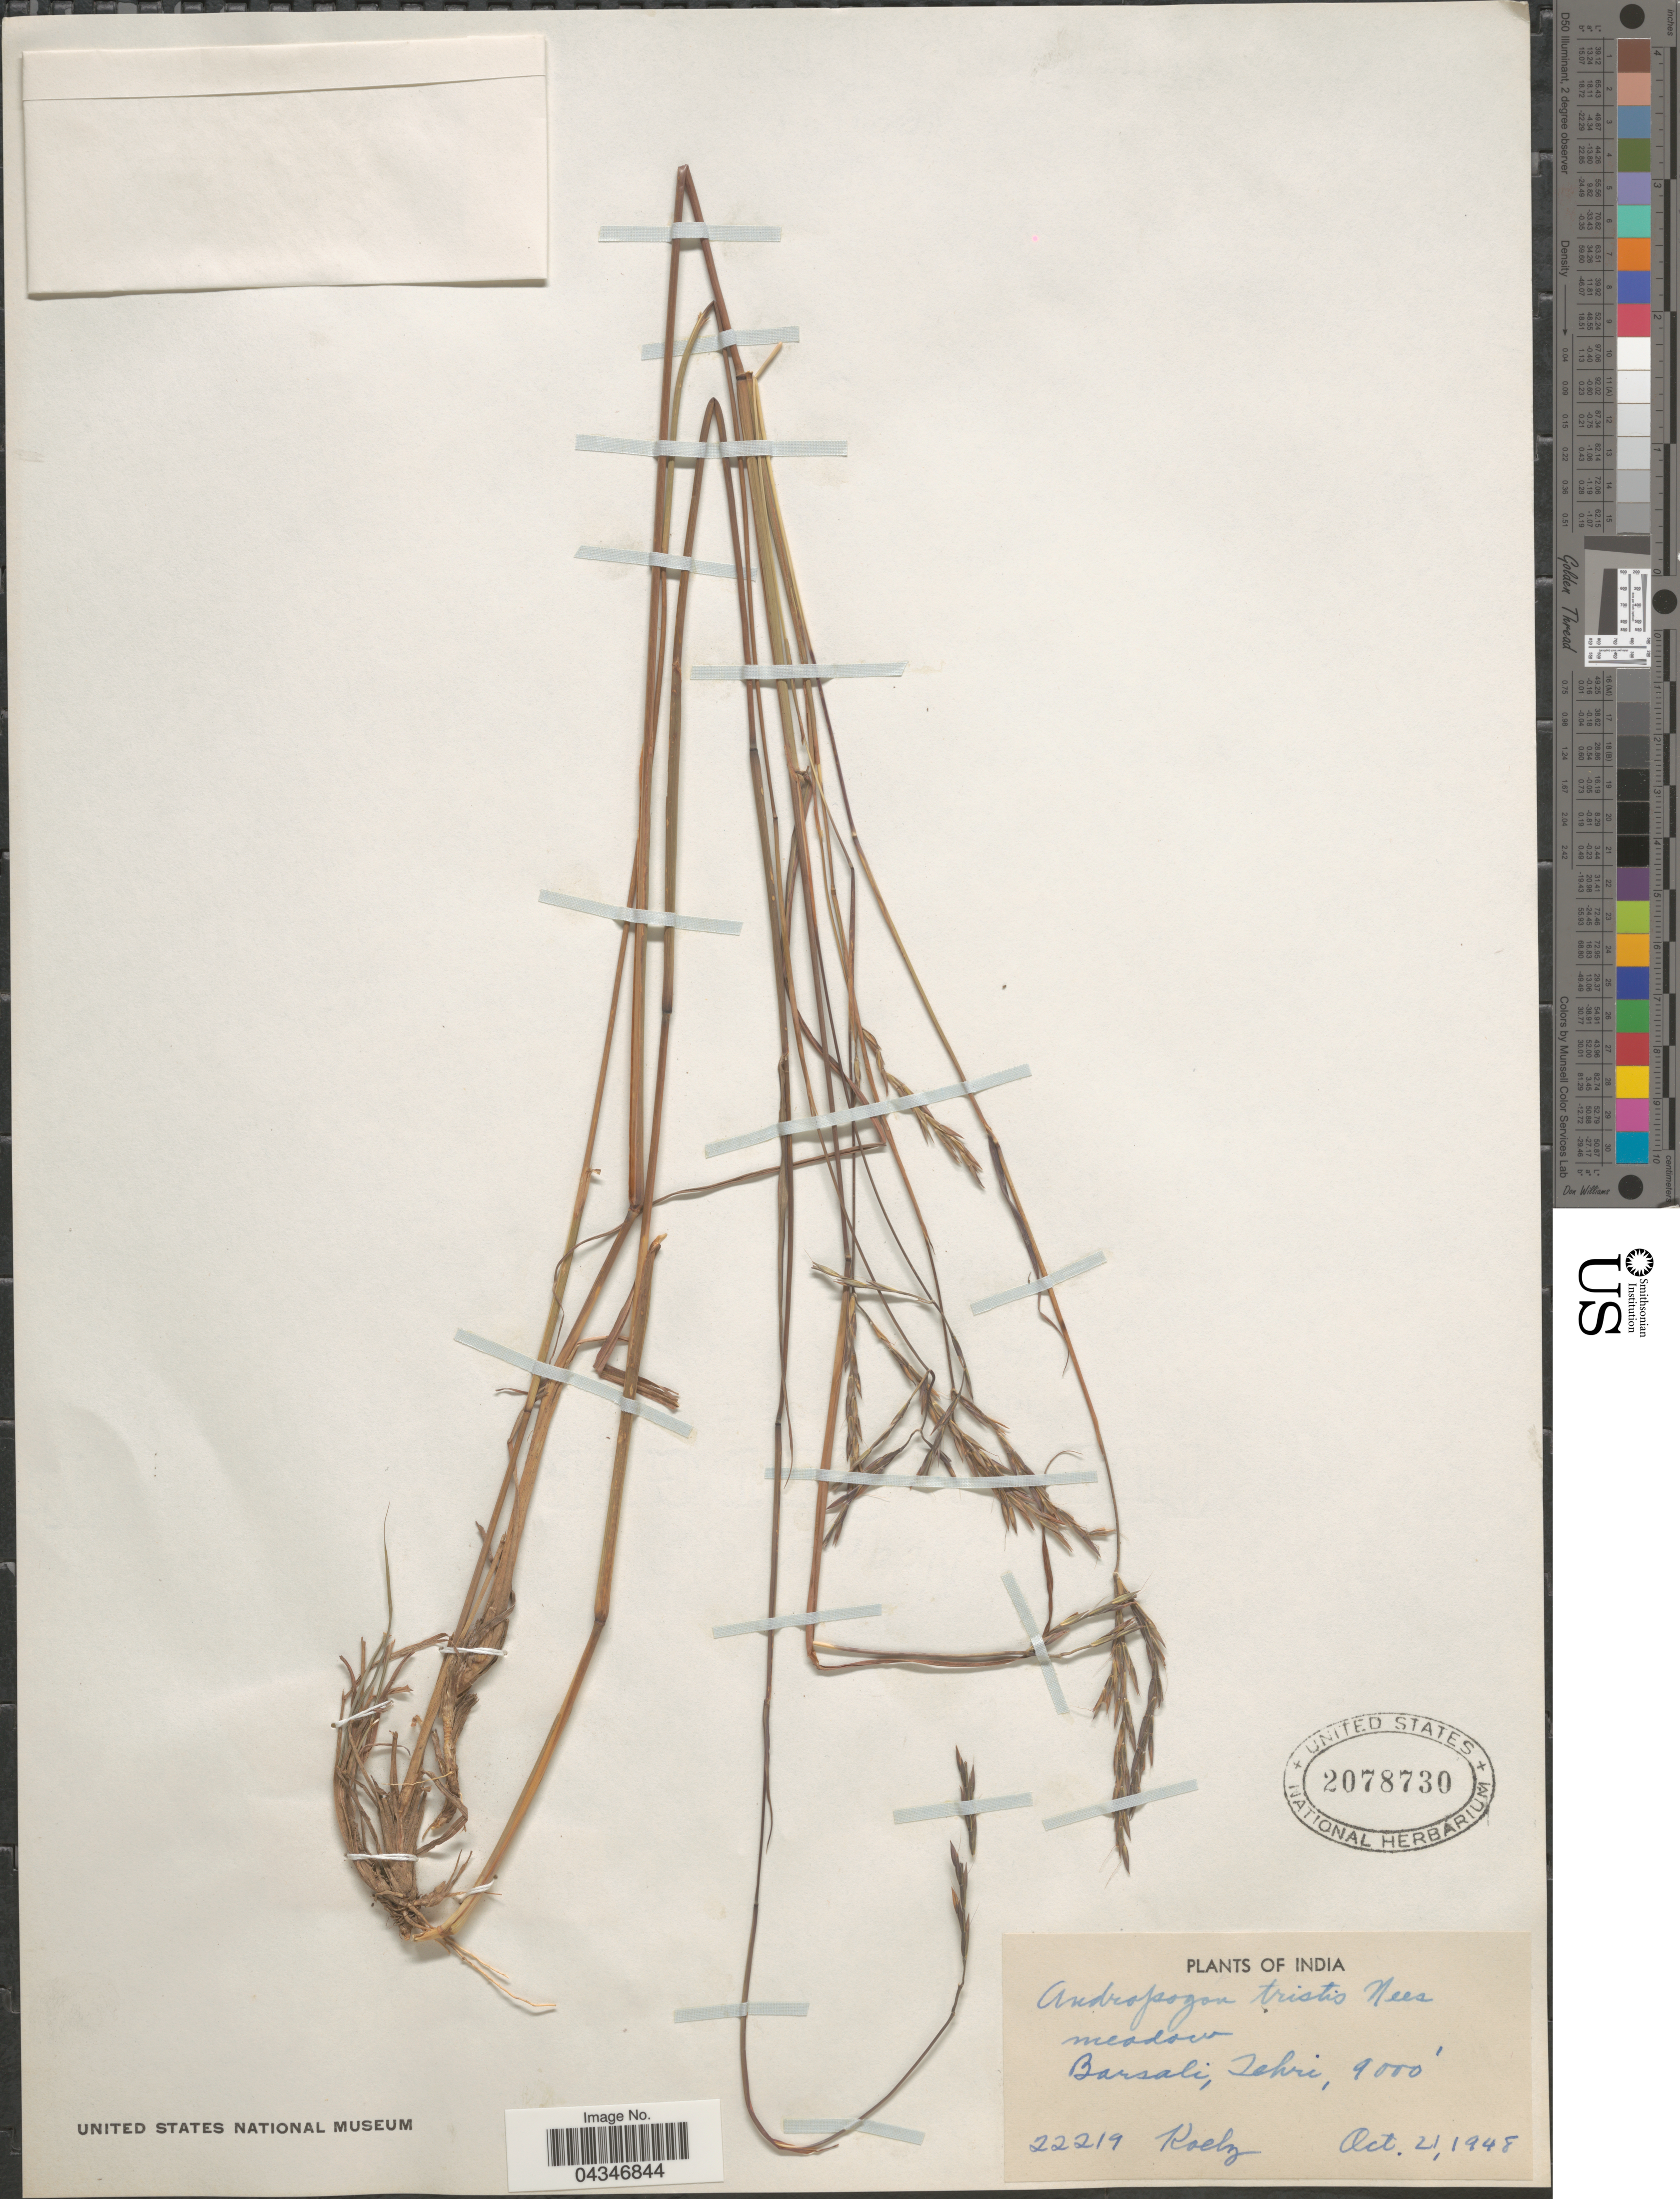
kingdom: Plantae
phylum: Tracheophyta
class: Liliopsida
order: Poales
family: Poaceae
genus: Andropogon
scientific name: Andropogon munroi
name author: C.B. Clarke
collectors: Koelz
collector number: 22219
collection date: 1948-10-21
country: India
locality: Meadow. Barsali, Tehri.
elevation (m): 2743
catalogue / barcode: US 2078730